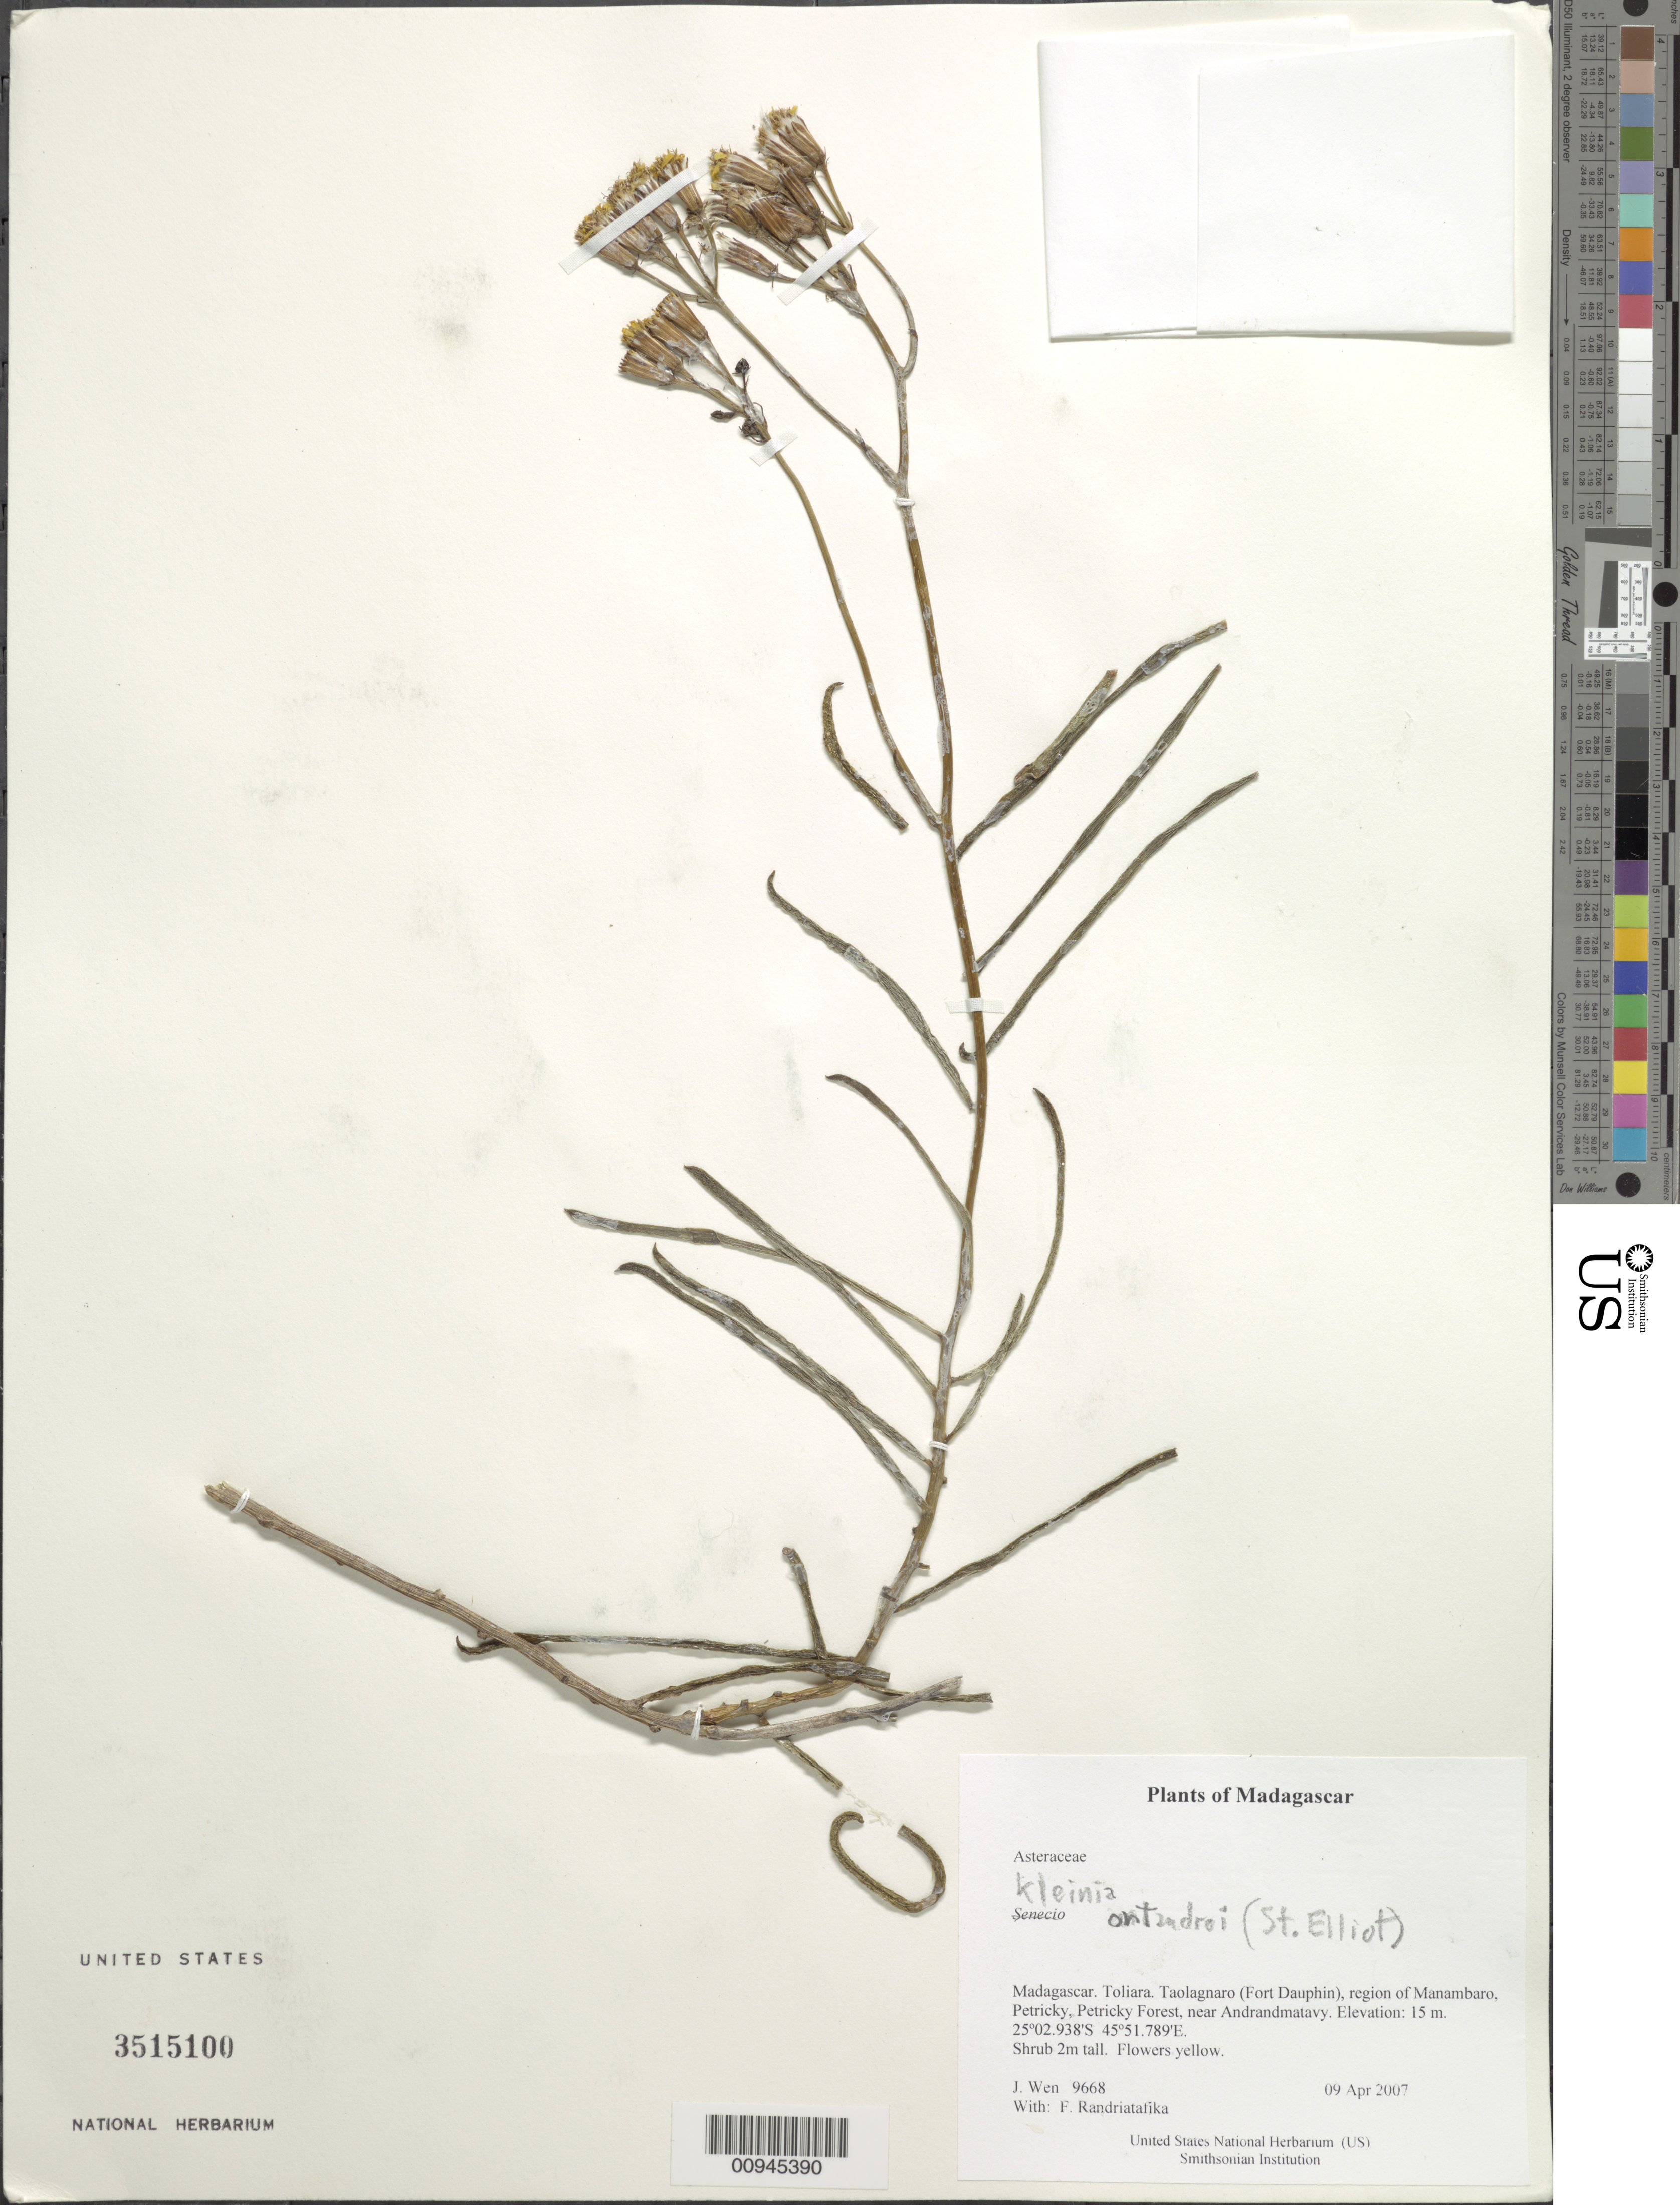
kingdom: Plantae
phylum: Tracheophyta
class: Magnoliopsida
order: Asterales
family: Asteraceae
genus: Senecio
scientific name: Senecio antandroi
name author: Scott Elliot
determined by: Strong, Mark T., (BOT), Smithsonian Institution - National Museum of Natural History (UNITED STATES)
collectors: J. Wen & F. Randriatafika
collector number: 9668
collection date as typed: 09 Apr 2007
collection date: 2007-04-09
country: Madagascar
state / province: Anosy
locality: Taolagnaro (Fort Dauphin), region of Manambaro, Petricky, Petricky Forest, near Andrandmatavy.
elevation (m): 15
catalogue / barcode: US 3515100